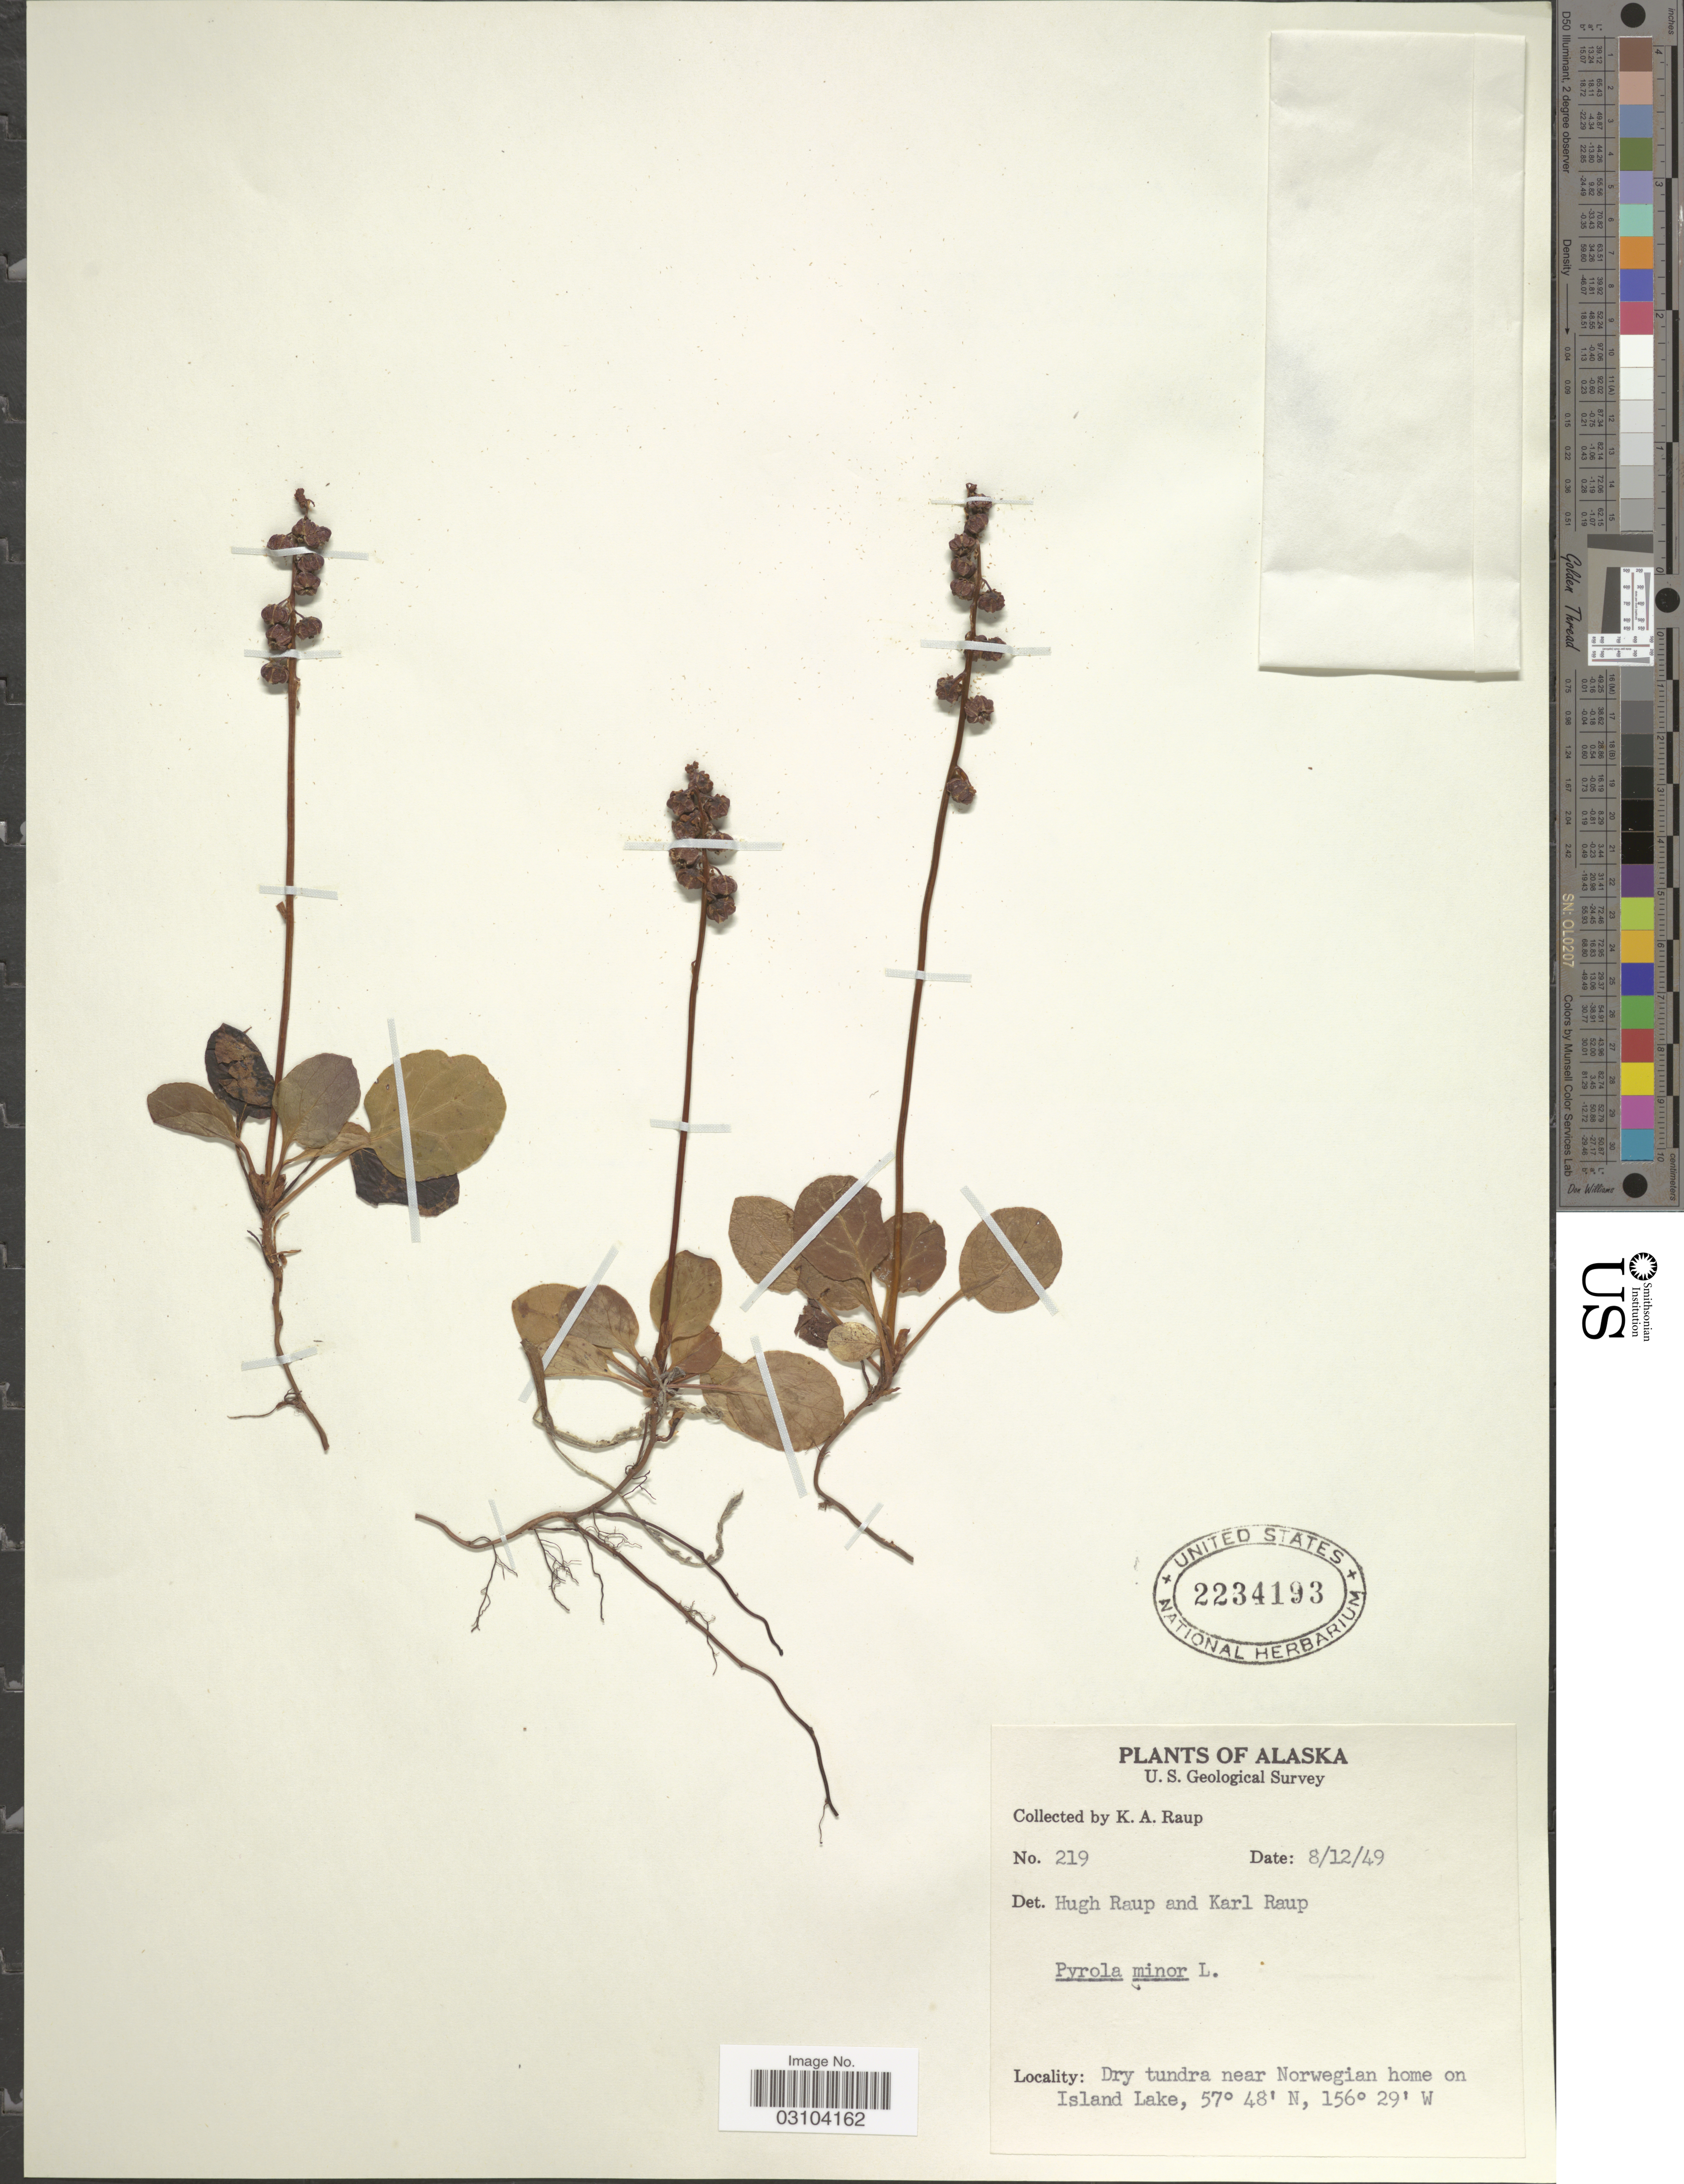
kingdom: Plantae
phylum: Tracheophyta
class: Magnoliopsida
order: Ericales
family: Ericaceae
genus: Pyrola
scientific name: Pyrola minor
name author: L.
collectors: K. Raup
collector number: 219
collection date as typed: Transcribed d/m/y: 12/8/49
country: United States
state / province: Alaska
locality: Near Norwegian home on Island Lake.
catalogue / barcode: US 2234193